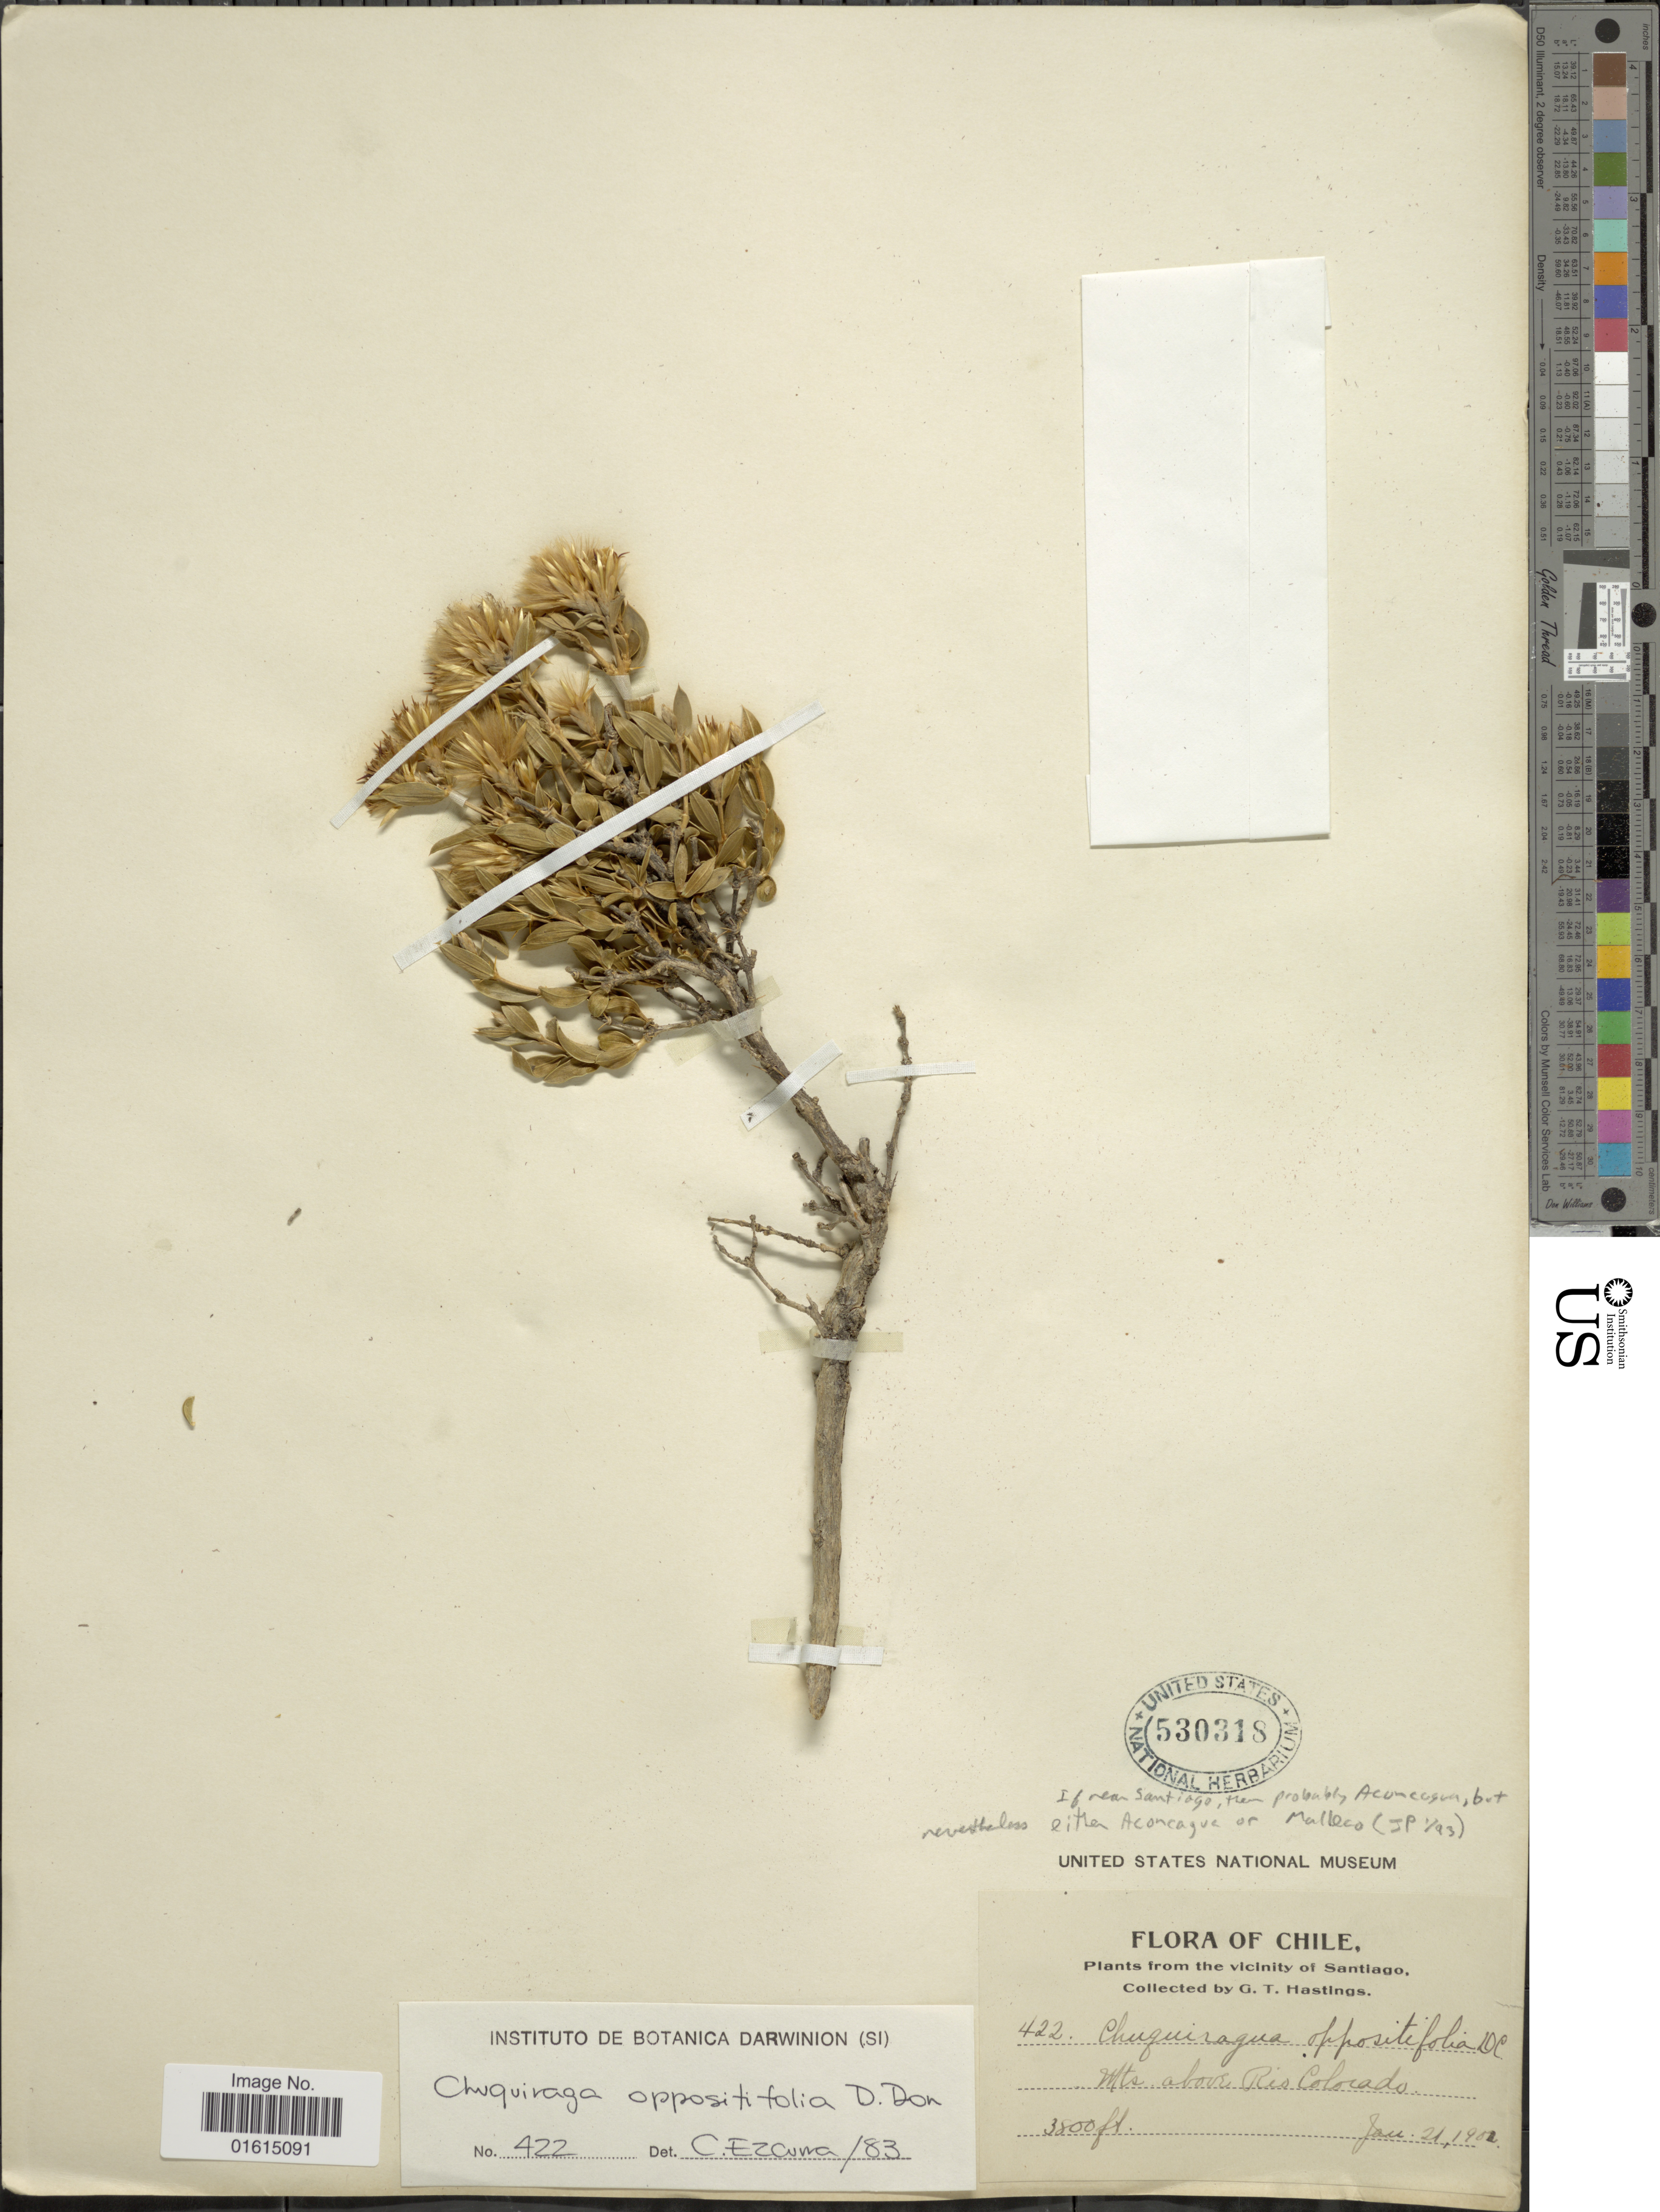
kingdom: Plantae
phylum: Tracheophyta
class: Magnoliopsida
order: Asterales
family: Asteraceae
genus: Chuquiraga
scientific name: Chuquiraga oppositifolia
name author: D. Don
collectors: G. Hastings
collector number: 422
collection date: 1900-01-21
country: Chile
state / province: Región Metropolitana (RM)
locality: Vicinity of Santiago, Mts. above Rio Colorado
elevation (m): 1158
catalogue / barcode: US 530318